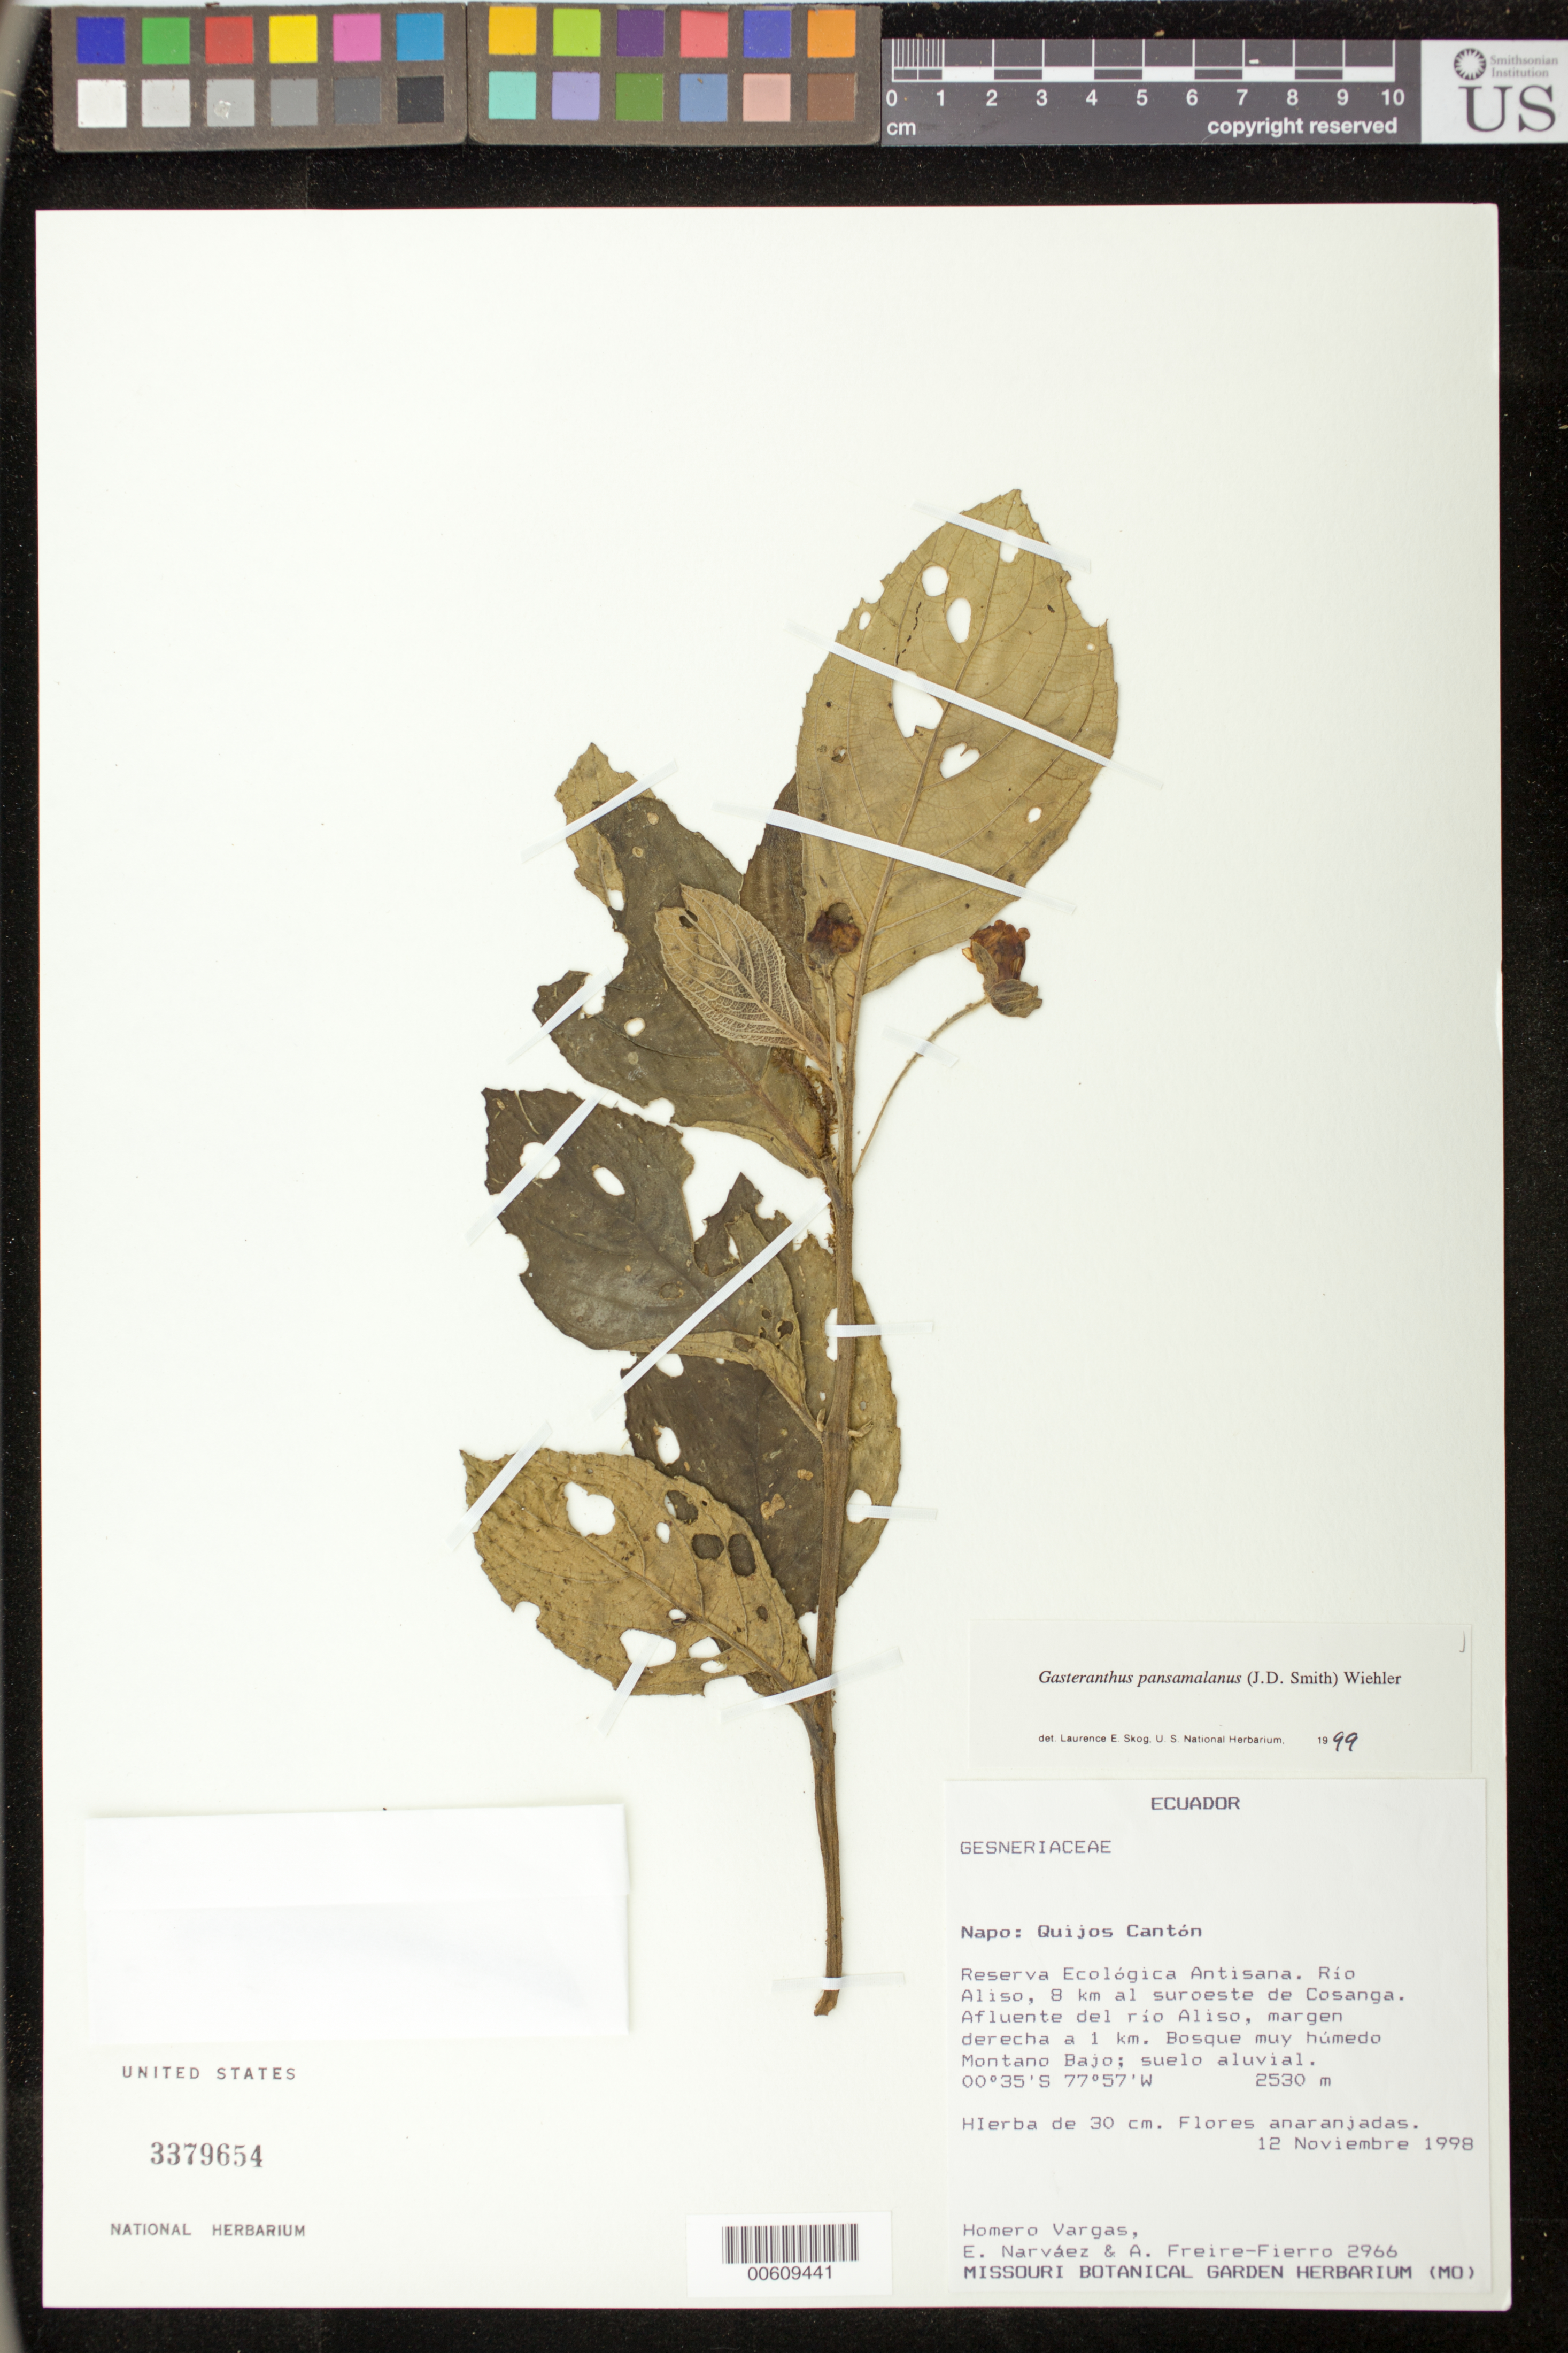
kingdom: Plantae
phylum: Tracheophyta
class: Magnoliopsida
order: Lamiales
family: Gesneriaceae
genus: Gasteranthus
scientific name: Gasteranthus pansamalanus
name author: (Donn. Sm.) Wiehler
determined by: Clark, J. L., (SEL), The Marie Selby Botanical Garden (UNITED STATES)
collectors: H. Vargas, E. Narváez & A. Freire-Fierro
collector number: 2966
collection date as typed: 12 Nov 1998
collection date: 1998-11-12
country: Ecuador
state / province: Napo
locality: Quijos Cantón; Reserva Ecológica Antisana, Río Aliso, 8 km al suroeste de Cosanga; afluente del río Aliso, margen derecha a 1 km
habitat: Bosque muy húmedo montano bajo; suelo aluvial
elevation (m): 2530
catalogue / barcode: US 3379654